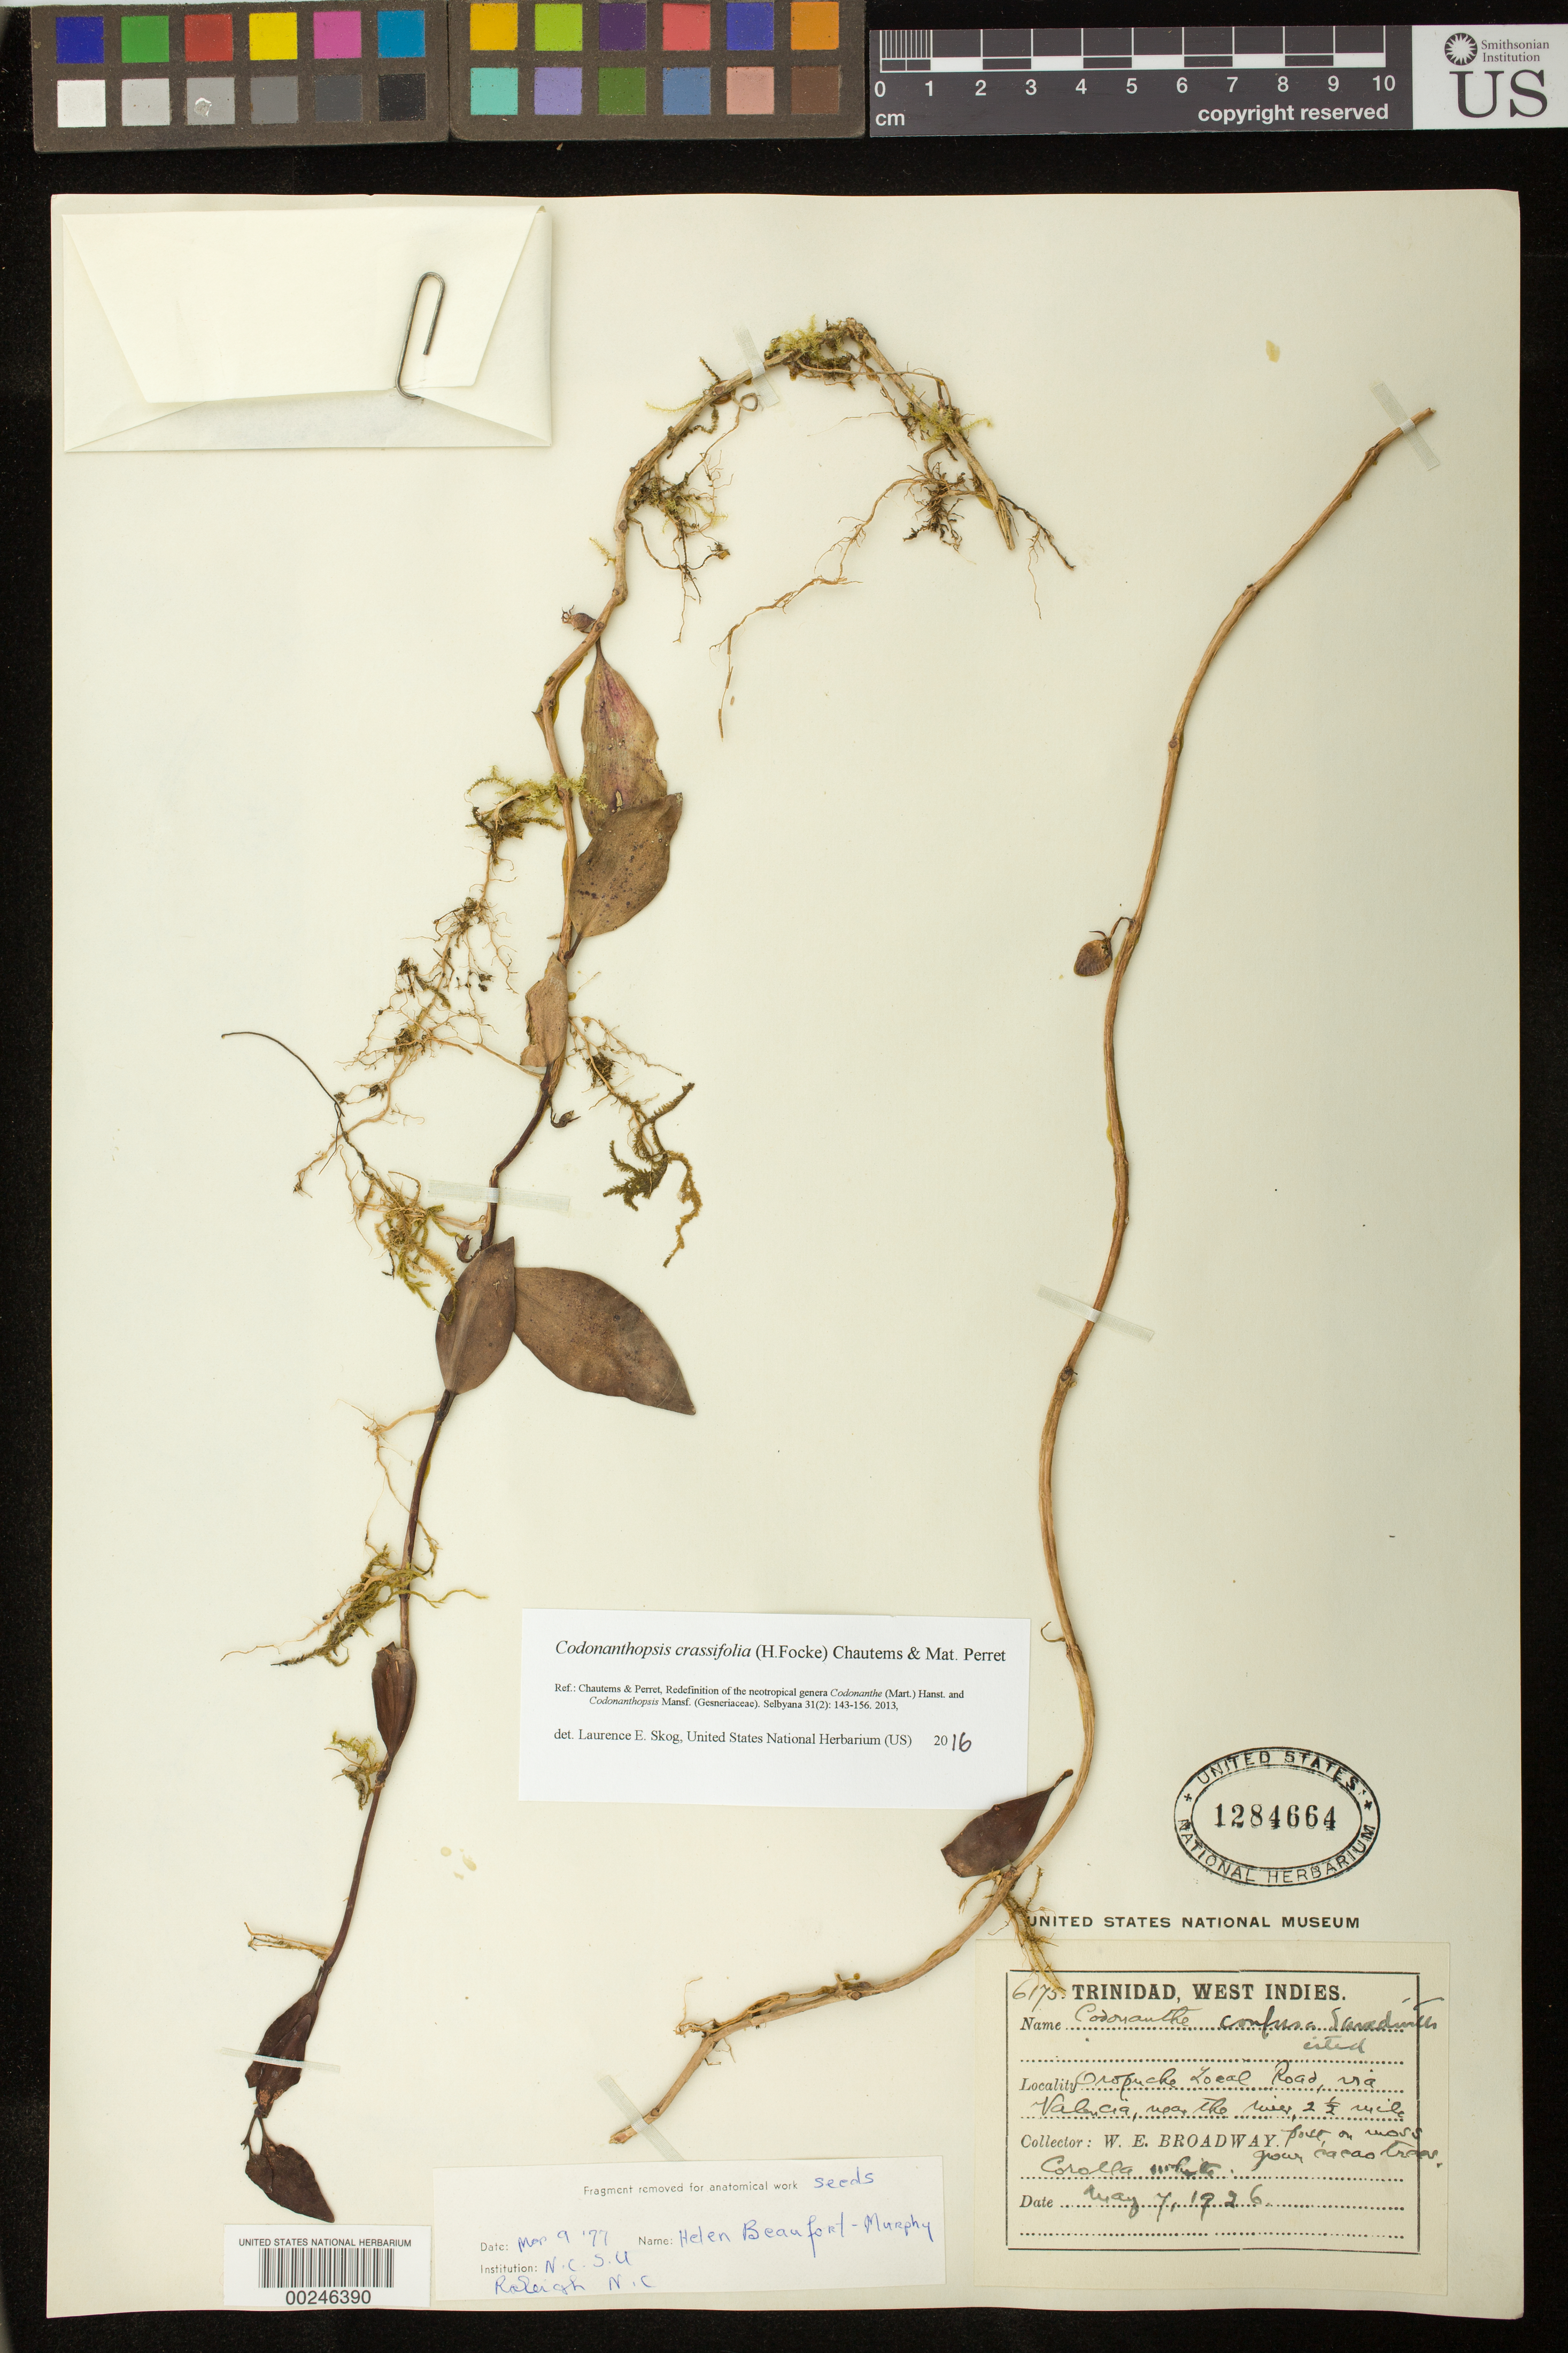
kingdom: Plantae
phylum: Tracheophyta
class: Magnoliopsida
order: Lamiales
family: Gesneriaceae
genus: Codonanthopsis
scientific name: Codonanthopsis crassifolia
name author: (H. Focke) Chautems & Mat.Perret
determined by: Skog, Laurence E.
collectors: W. E. Broadway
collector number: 6175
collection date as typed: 07 May 1926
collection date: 1926-05-07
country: Trinidad and Tobago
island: Trinidad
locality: Oropuche local road, via valencia, near the river, 2 1/2 miles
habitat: on moss grown cacao trees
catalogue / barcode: US 1284664